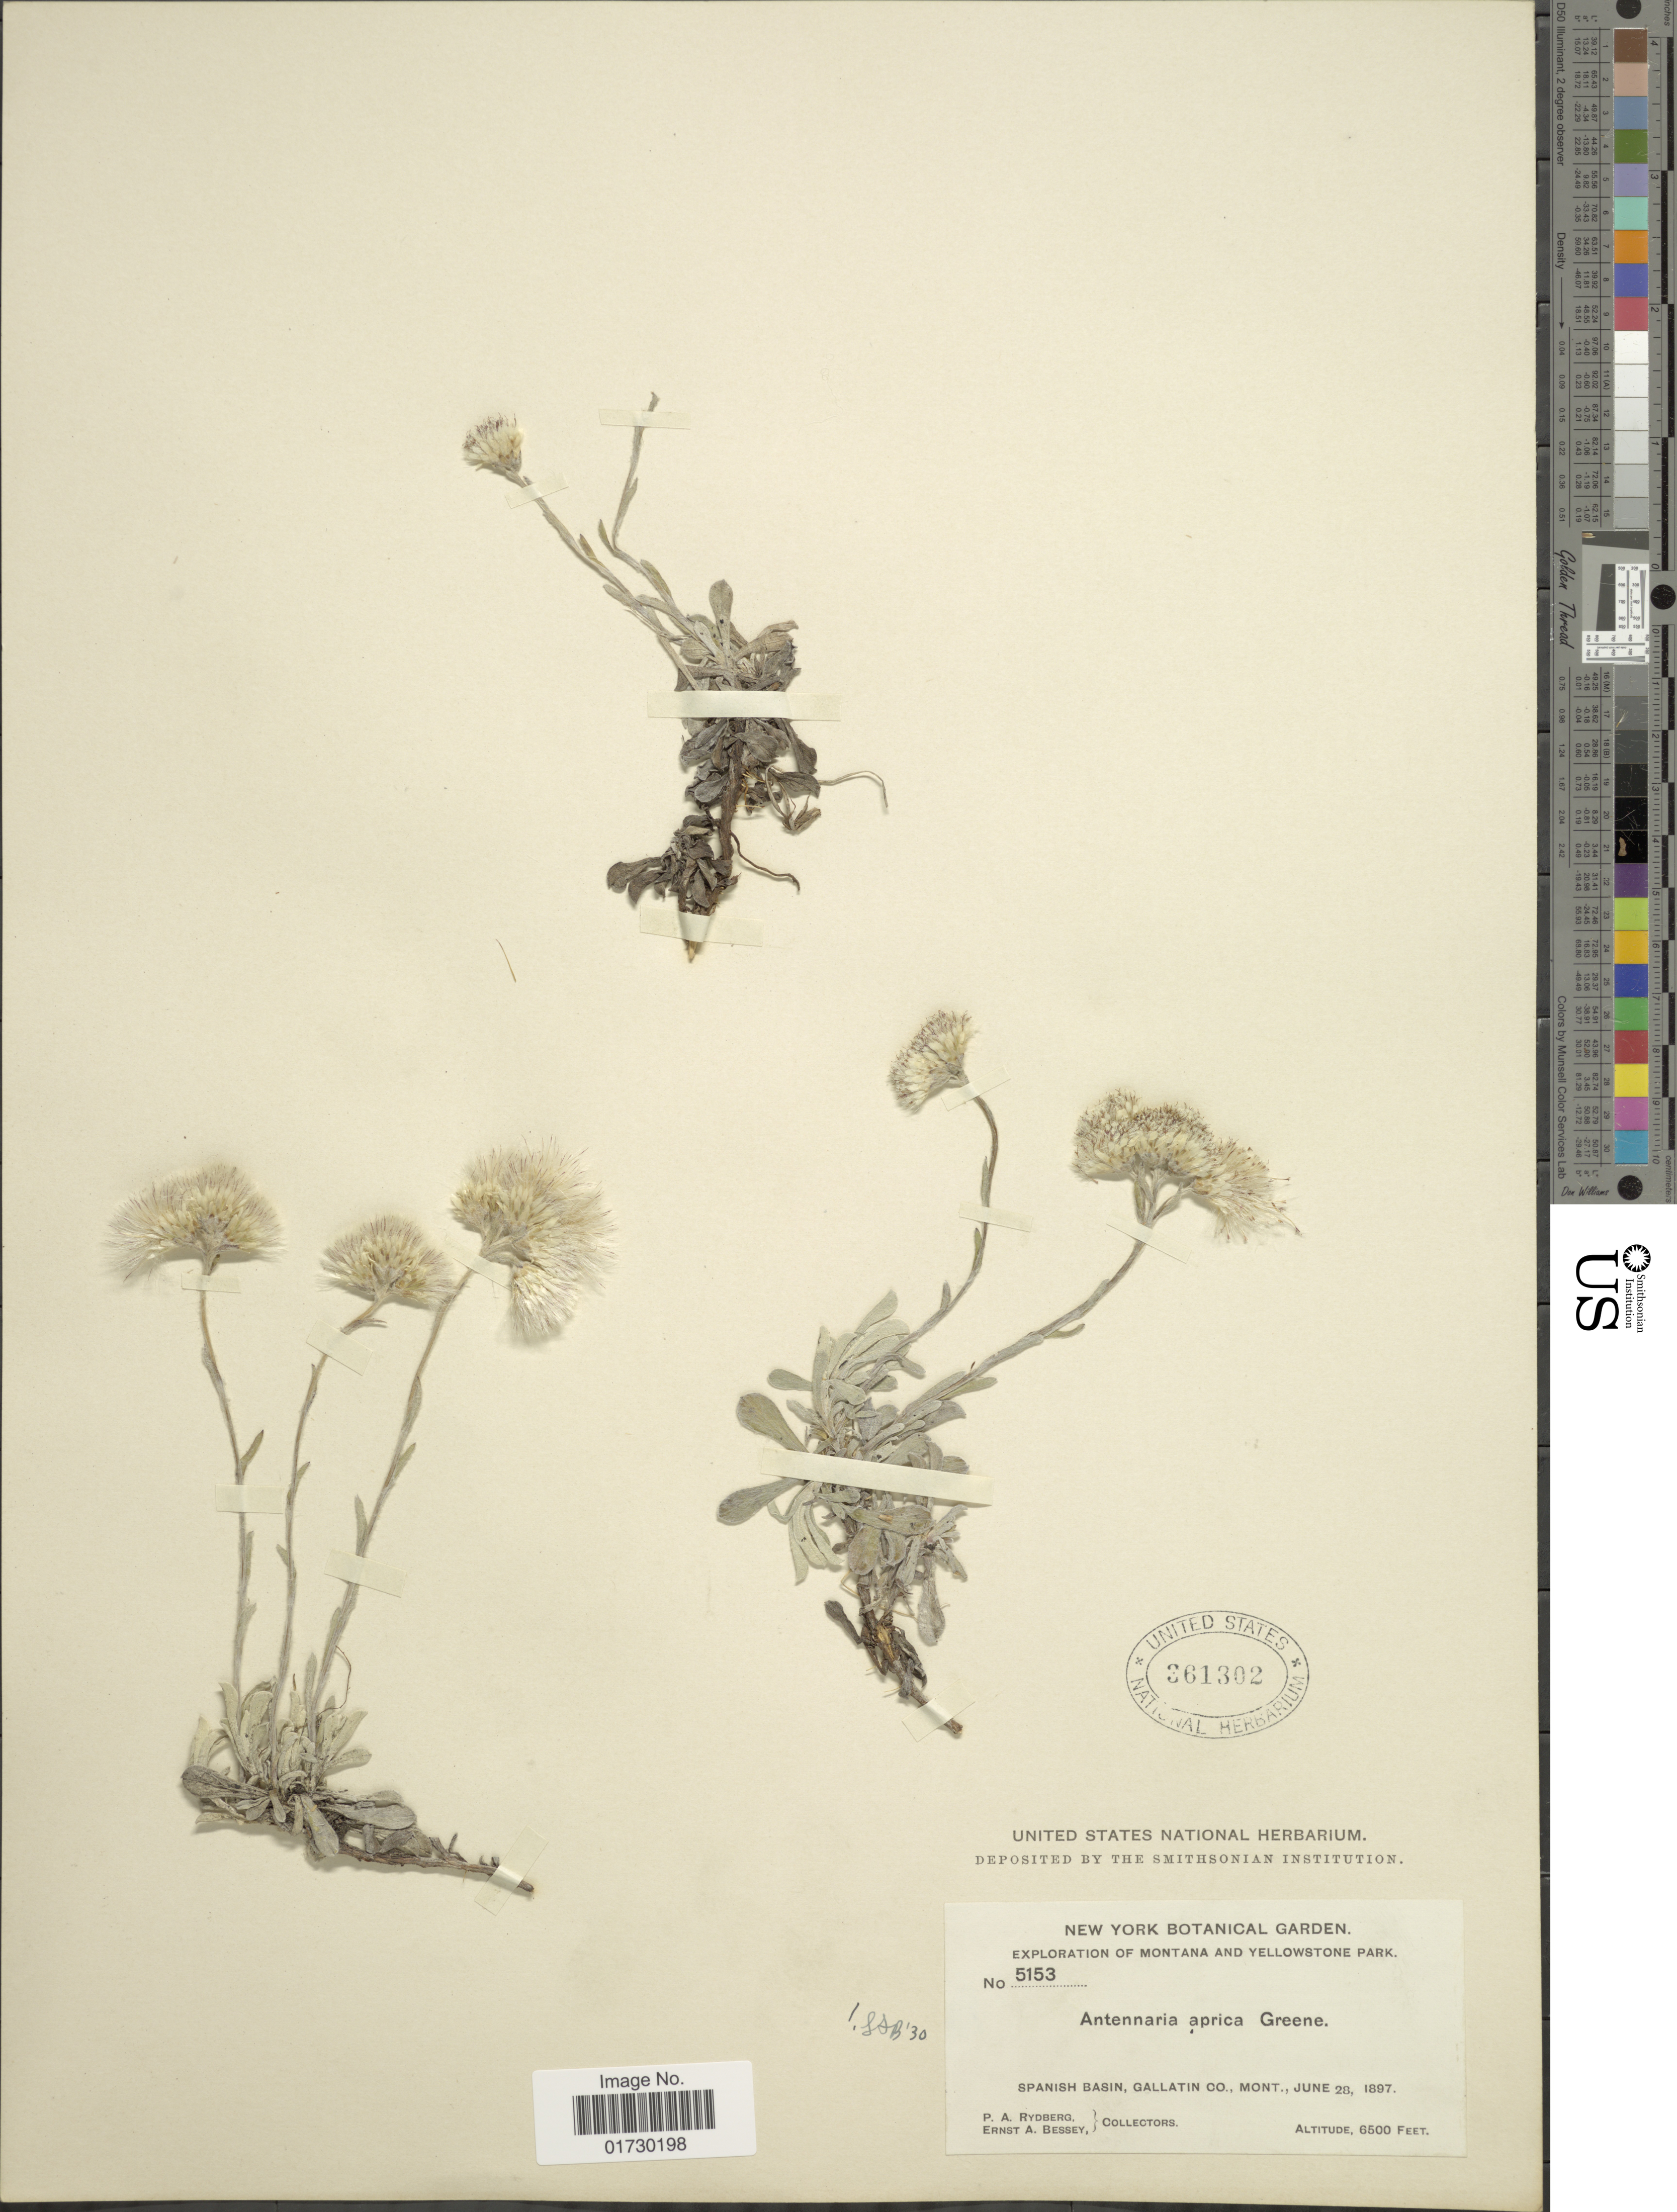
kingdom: Plantae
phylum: Tracheophyta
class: Magnoliopsida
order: Asterales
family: Asteraceae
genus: Antennaria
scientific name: Antennaria aprica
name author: Greene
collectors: P. A. Rydberg & E. A. Bessey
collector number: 5153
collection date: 1897-06-28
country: United States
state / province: Montana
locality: Montana and Yellowstone Park, Spanish Basin, Gallatin Co., Mont.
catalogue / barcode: US 361302